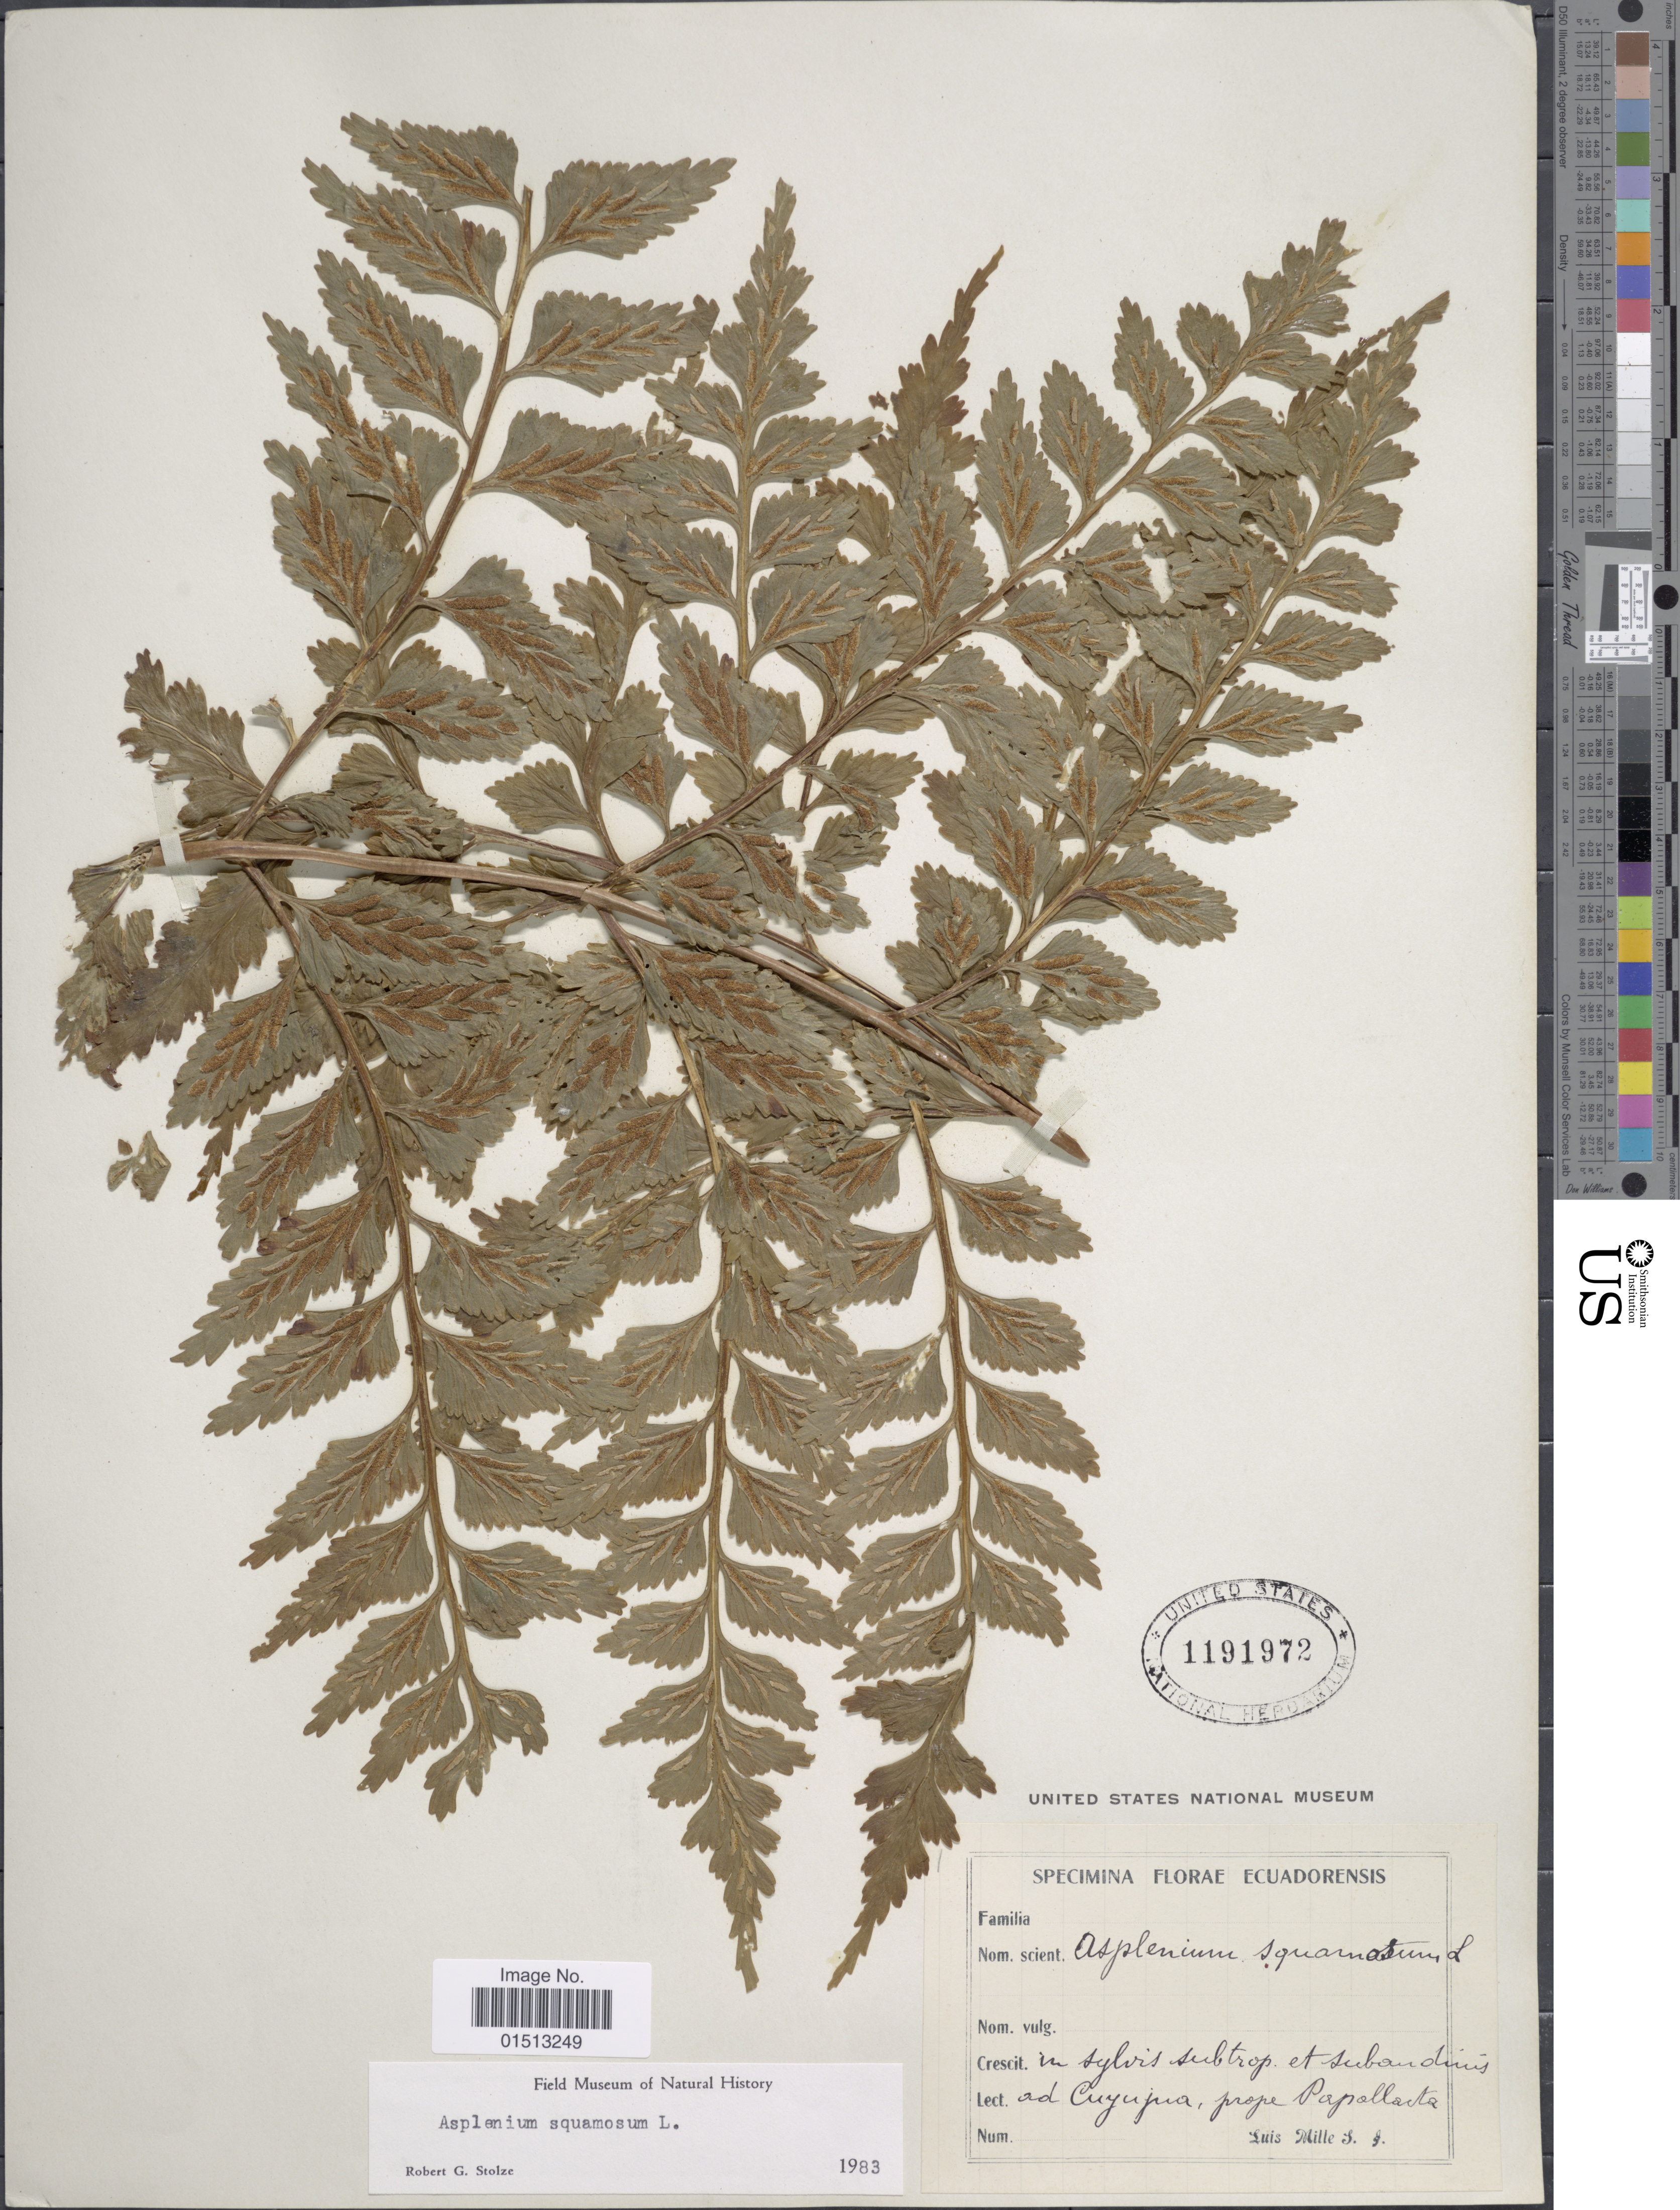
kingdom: Plantae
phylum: Tracheophyta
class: Polypodiopsida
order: Polypodiales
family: Aspleniaceae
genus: Asplenium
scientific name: Asplenium squamosum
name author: L.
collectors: L. Mille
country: Ecuador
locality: In sylvis subtrop. et subandinis ad Cuyujua, prope Papallacta.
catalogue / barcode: US 1191972